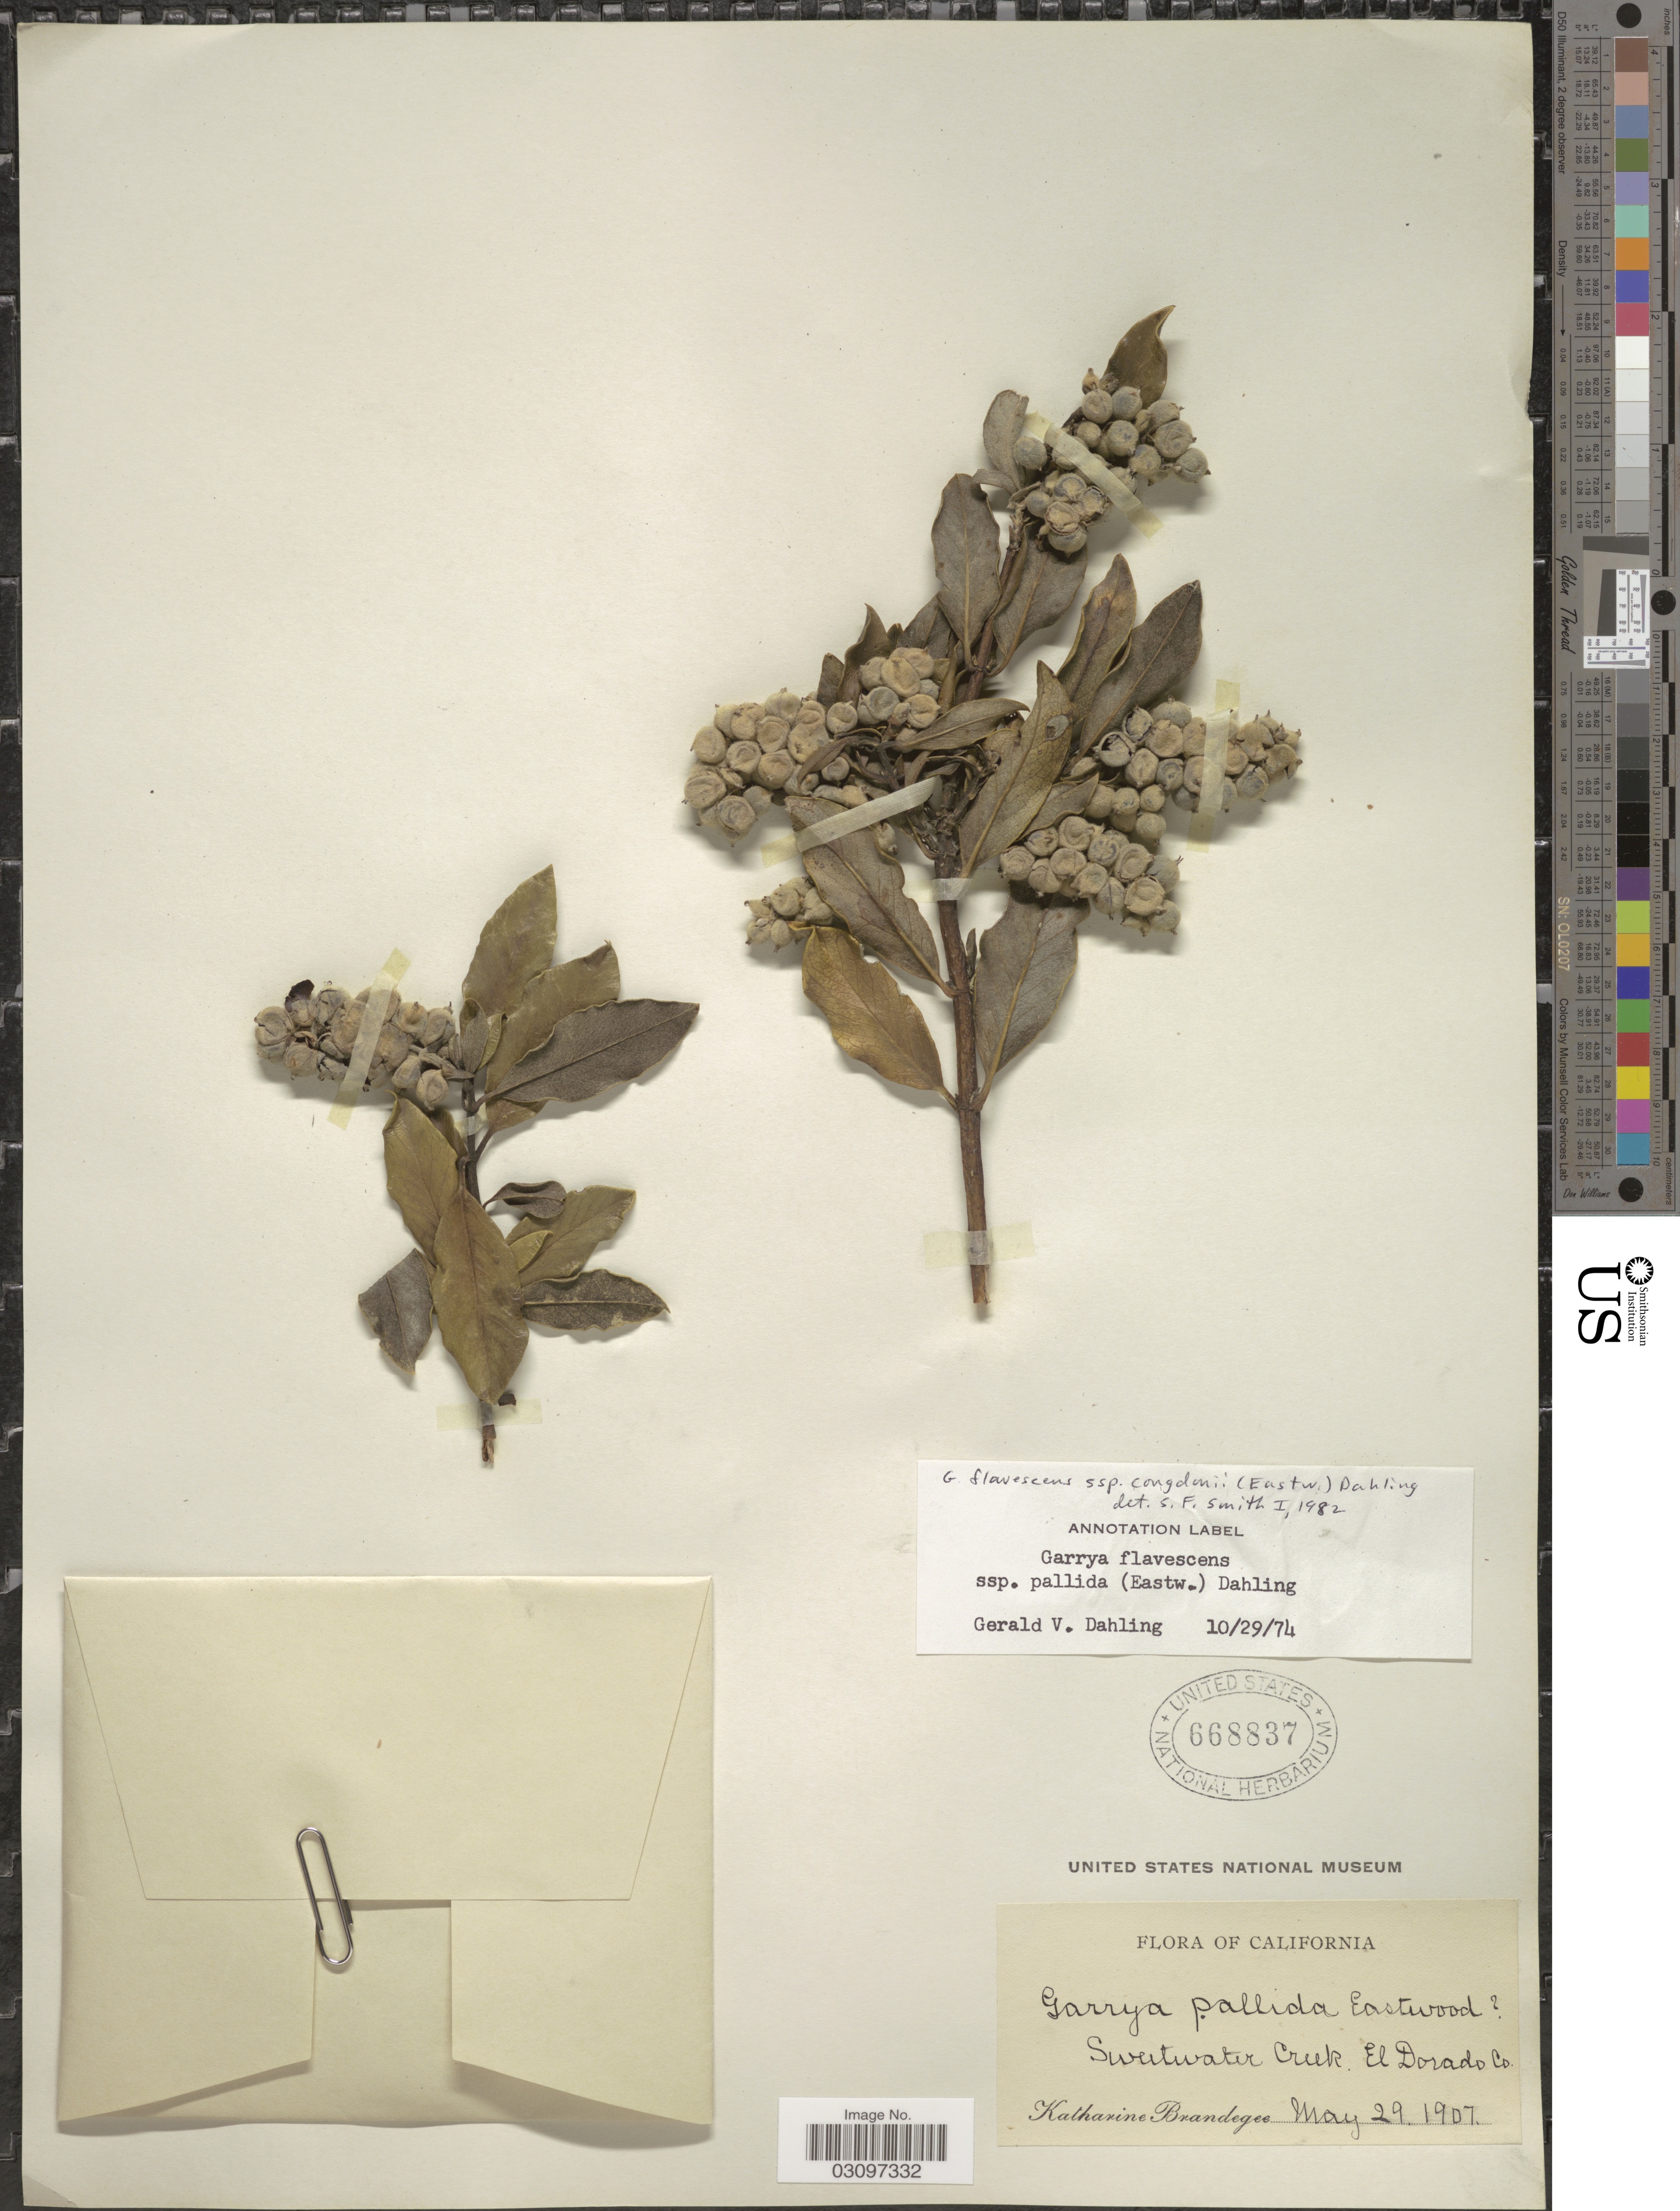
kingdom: Plantae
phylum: Tracheophyta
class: Magnoliopsida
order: Garryales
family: Garryaceae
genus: Garrya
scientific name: Garrya flavescens subsp. congdonii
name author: (Eastw.) Dahling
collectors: M. K. Brandegee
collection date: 1907-05-29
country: United States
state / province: California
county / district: El Dorado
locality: Sweetwater Creek. El Dorado Co.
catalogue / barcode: US 668837